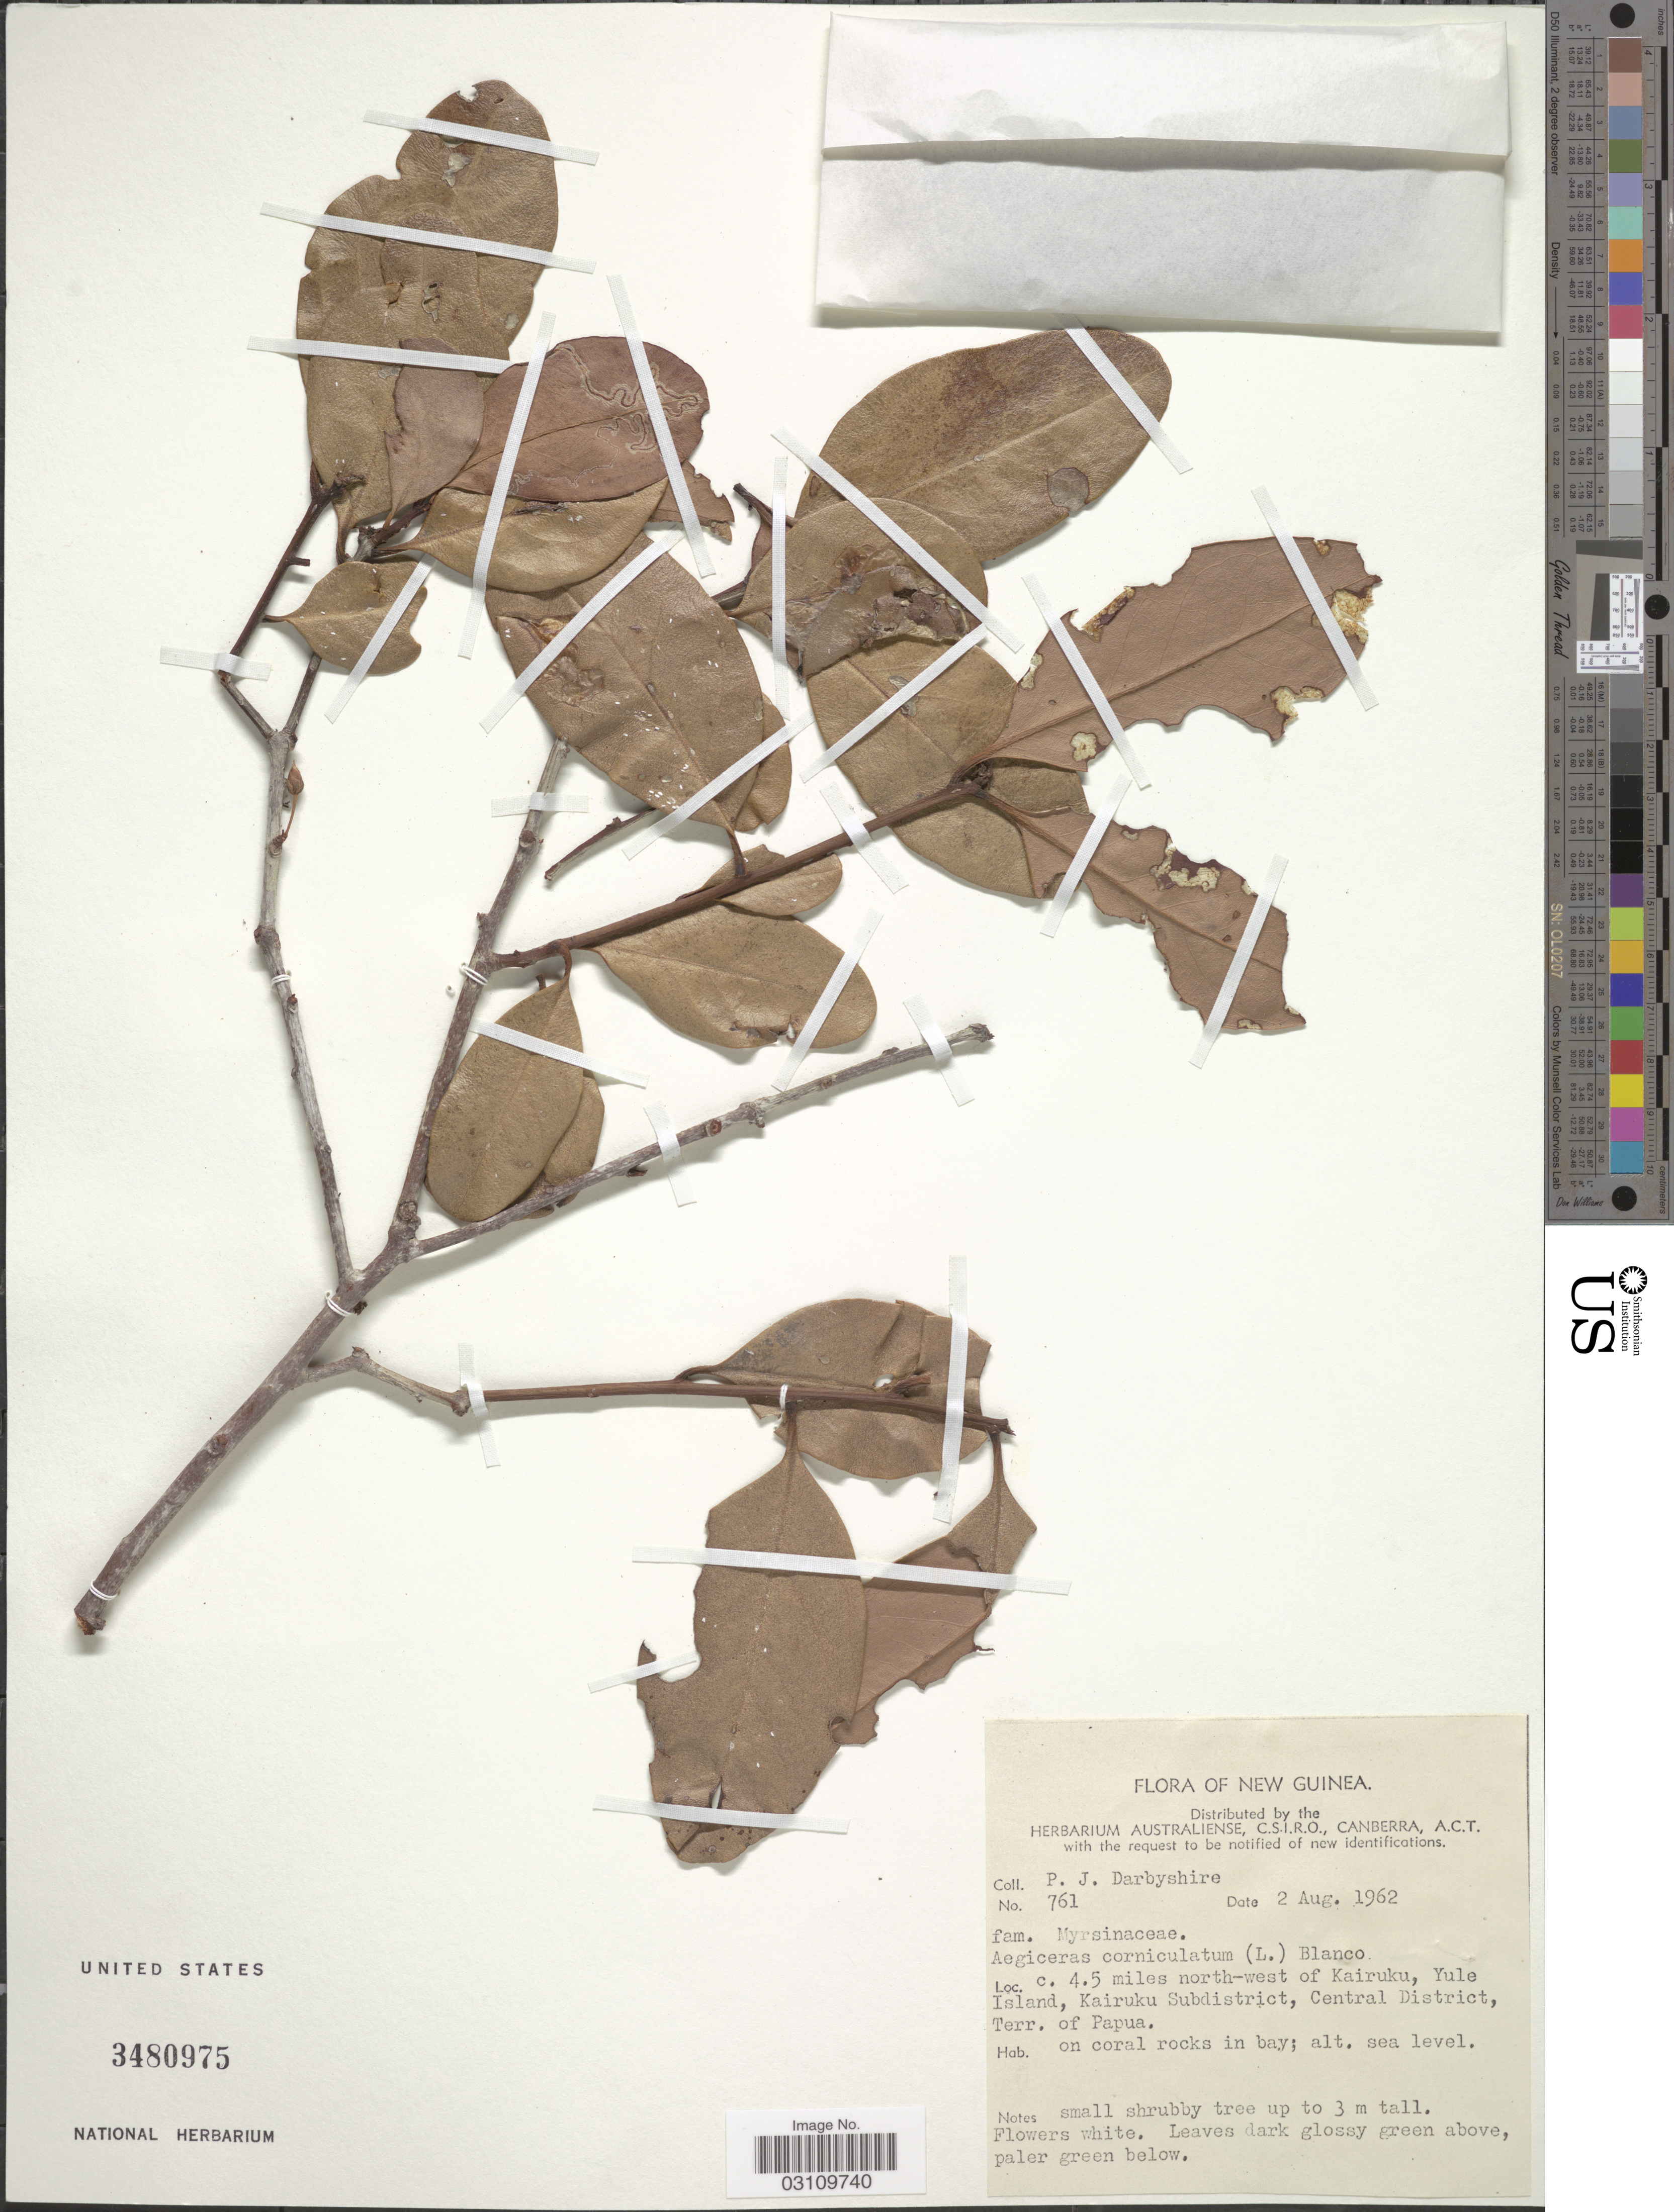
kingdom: Plantae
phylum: Tracheophyta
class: Magnoliopsida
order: Ericales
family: Primulaceae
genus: Aegiceras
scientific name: Aegiceras corniculatum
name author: (L.) Blanco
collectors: P. Darbyshire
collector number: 761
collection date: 1962-08-02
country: Papua New Guinea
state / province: Central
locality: New Guinea, c. 4.5 miles north-west of Kairuku, Yule Island, Kairuku Subdistrict, Central District, Terr. of Papua.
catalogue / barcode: US 3480975